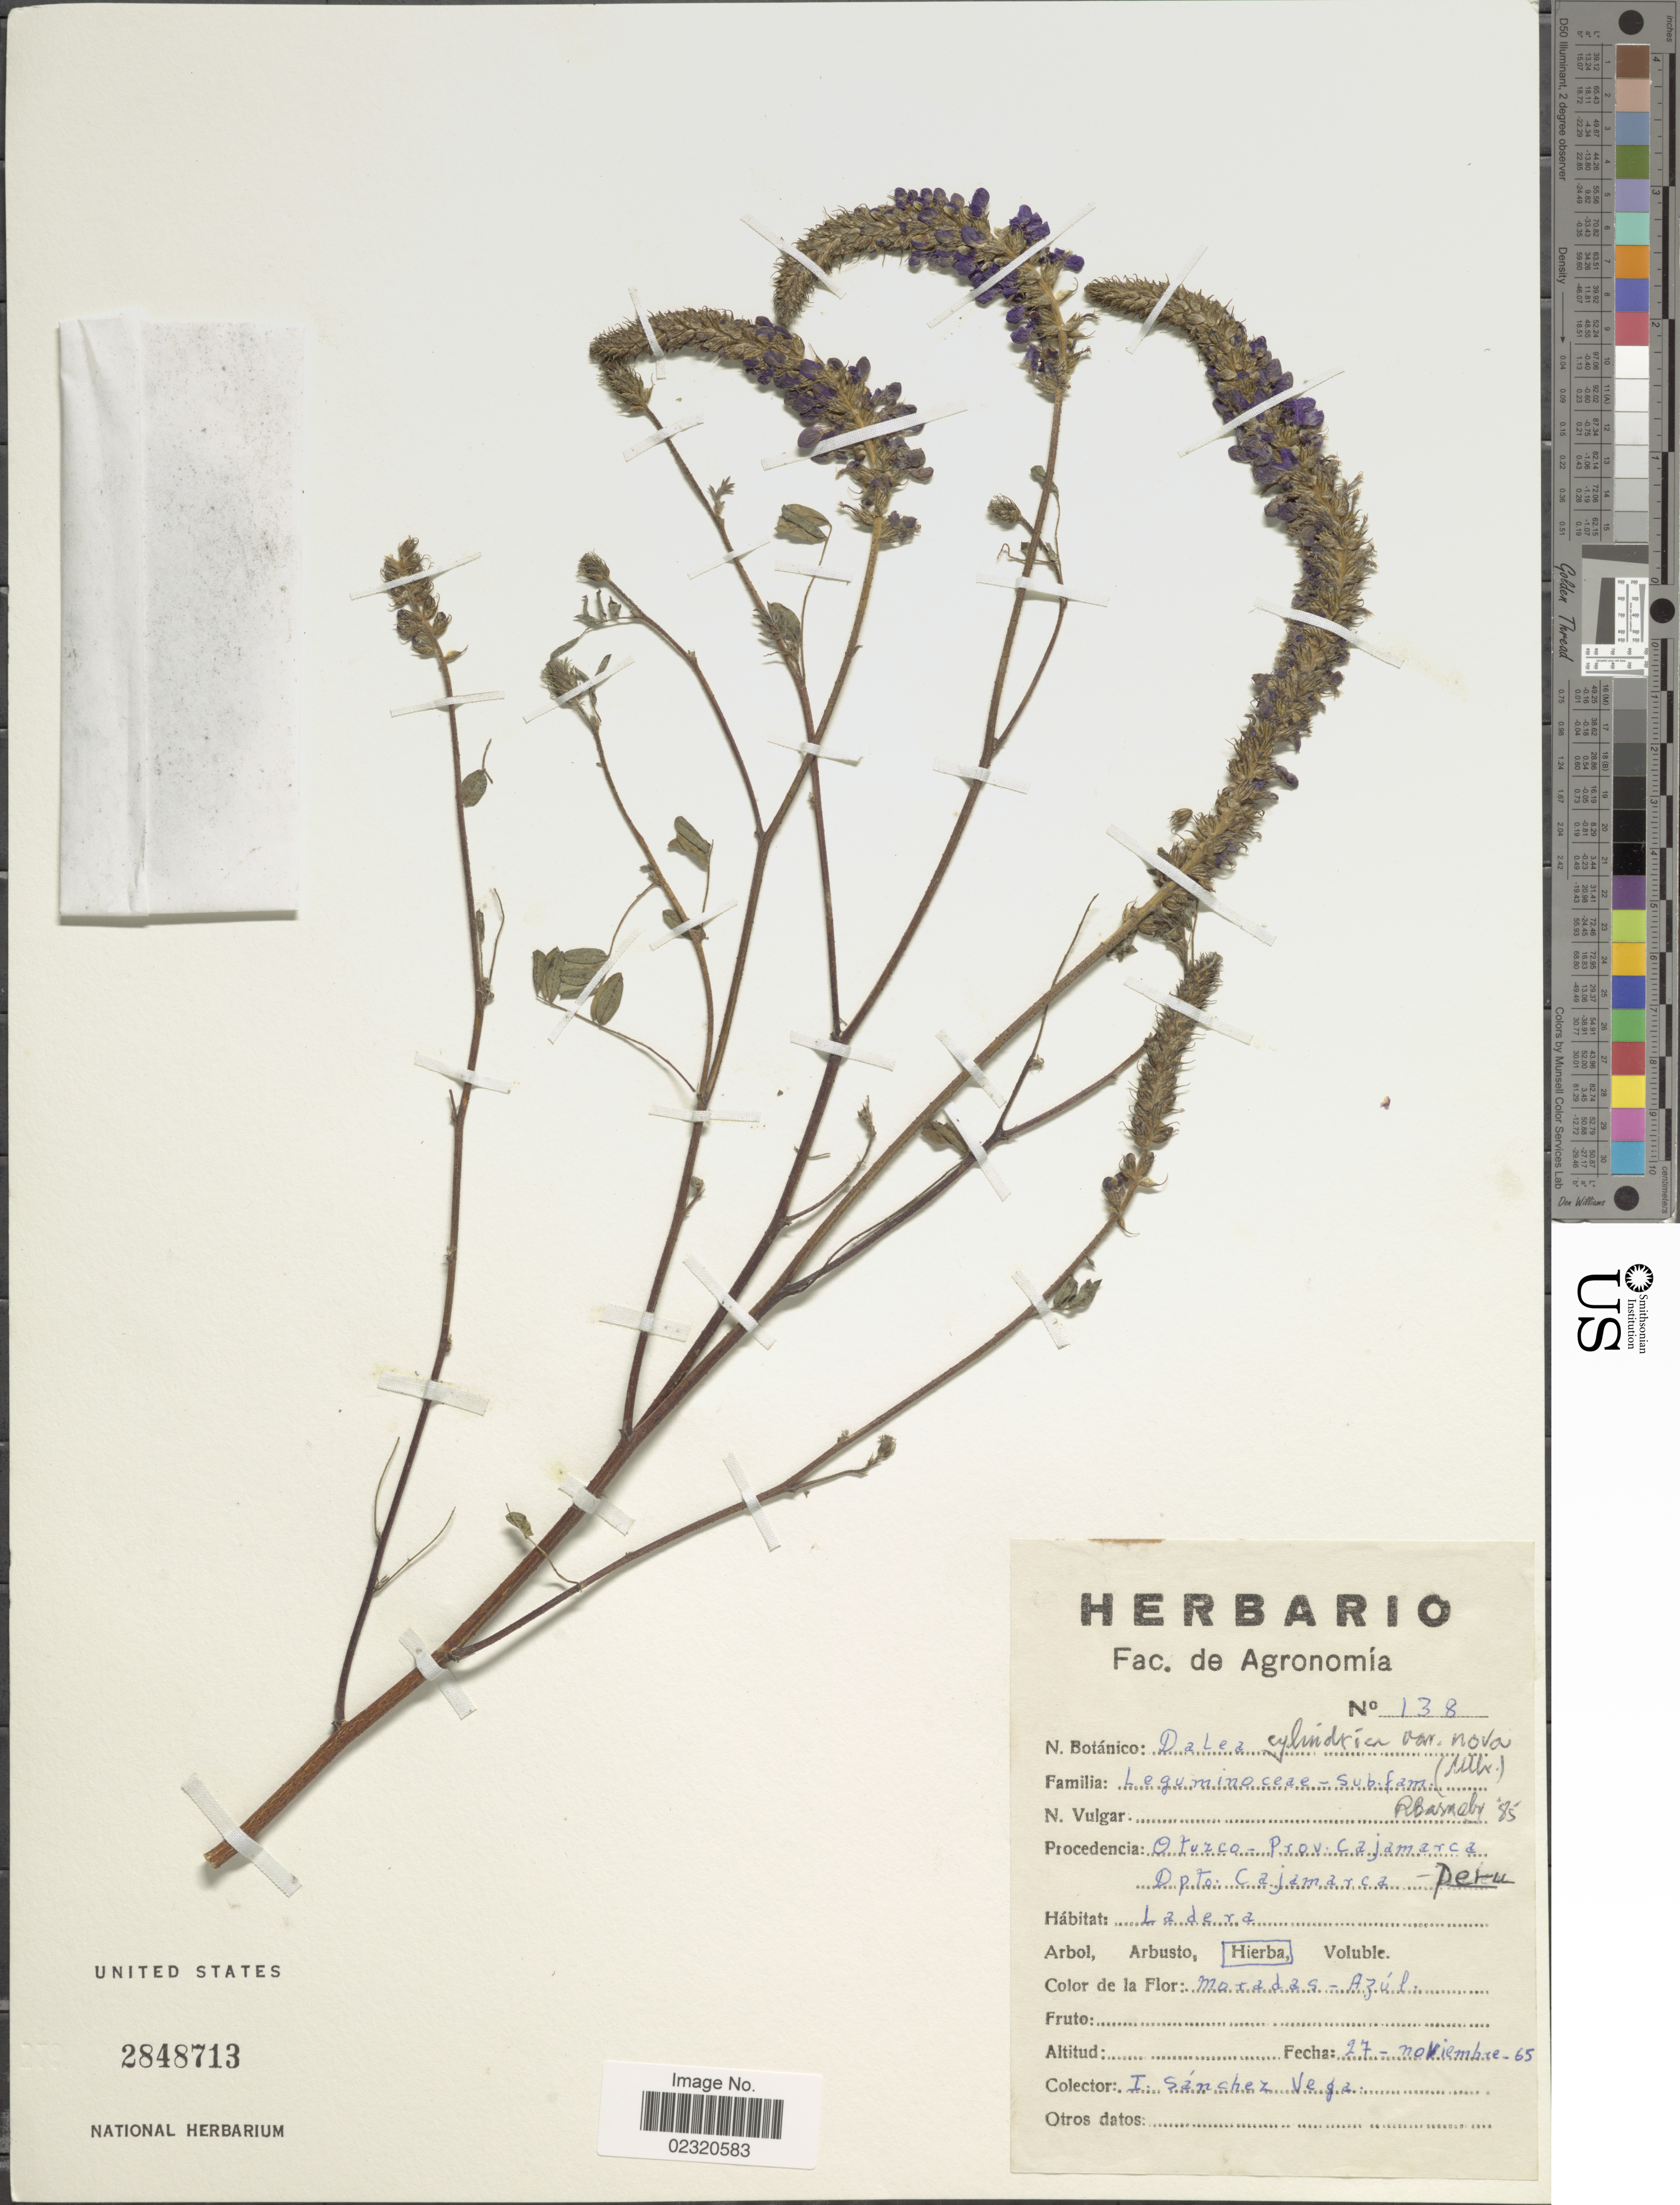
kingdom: Plantae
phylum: Tracheophyta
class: Magnoliopsida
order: Fabales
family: Fabaceae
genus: Dalea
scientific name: Dalea cylindrica var. nova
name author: (Ulbr.) Barneby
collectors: I. Sánchez Vega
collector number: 138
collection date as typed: Transcribed d/m/y: 27/11/65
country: Peru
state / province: Cajamarca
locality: Otuzco, Prov. Cajamarca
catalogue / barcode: US 2848713